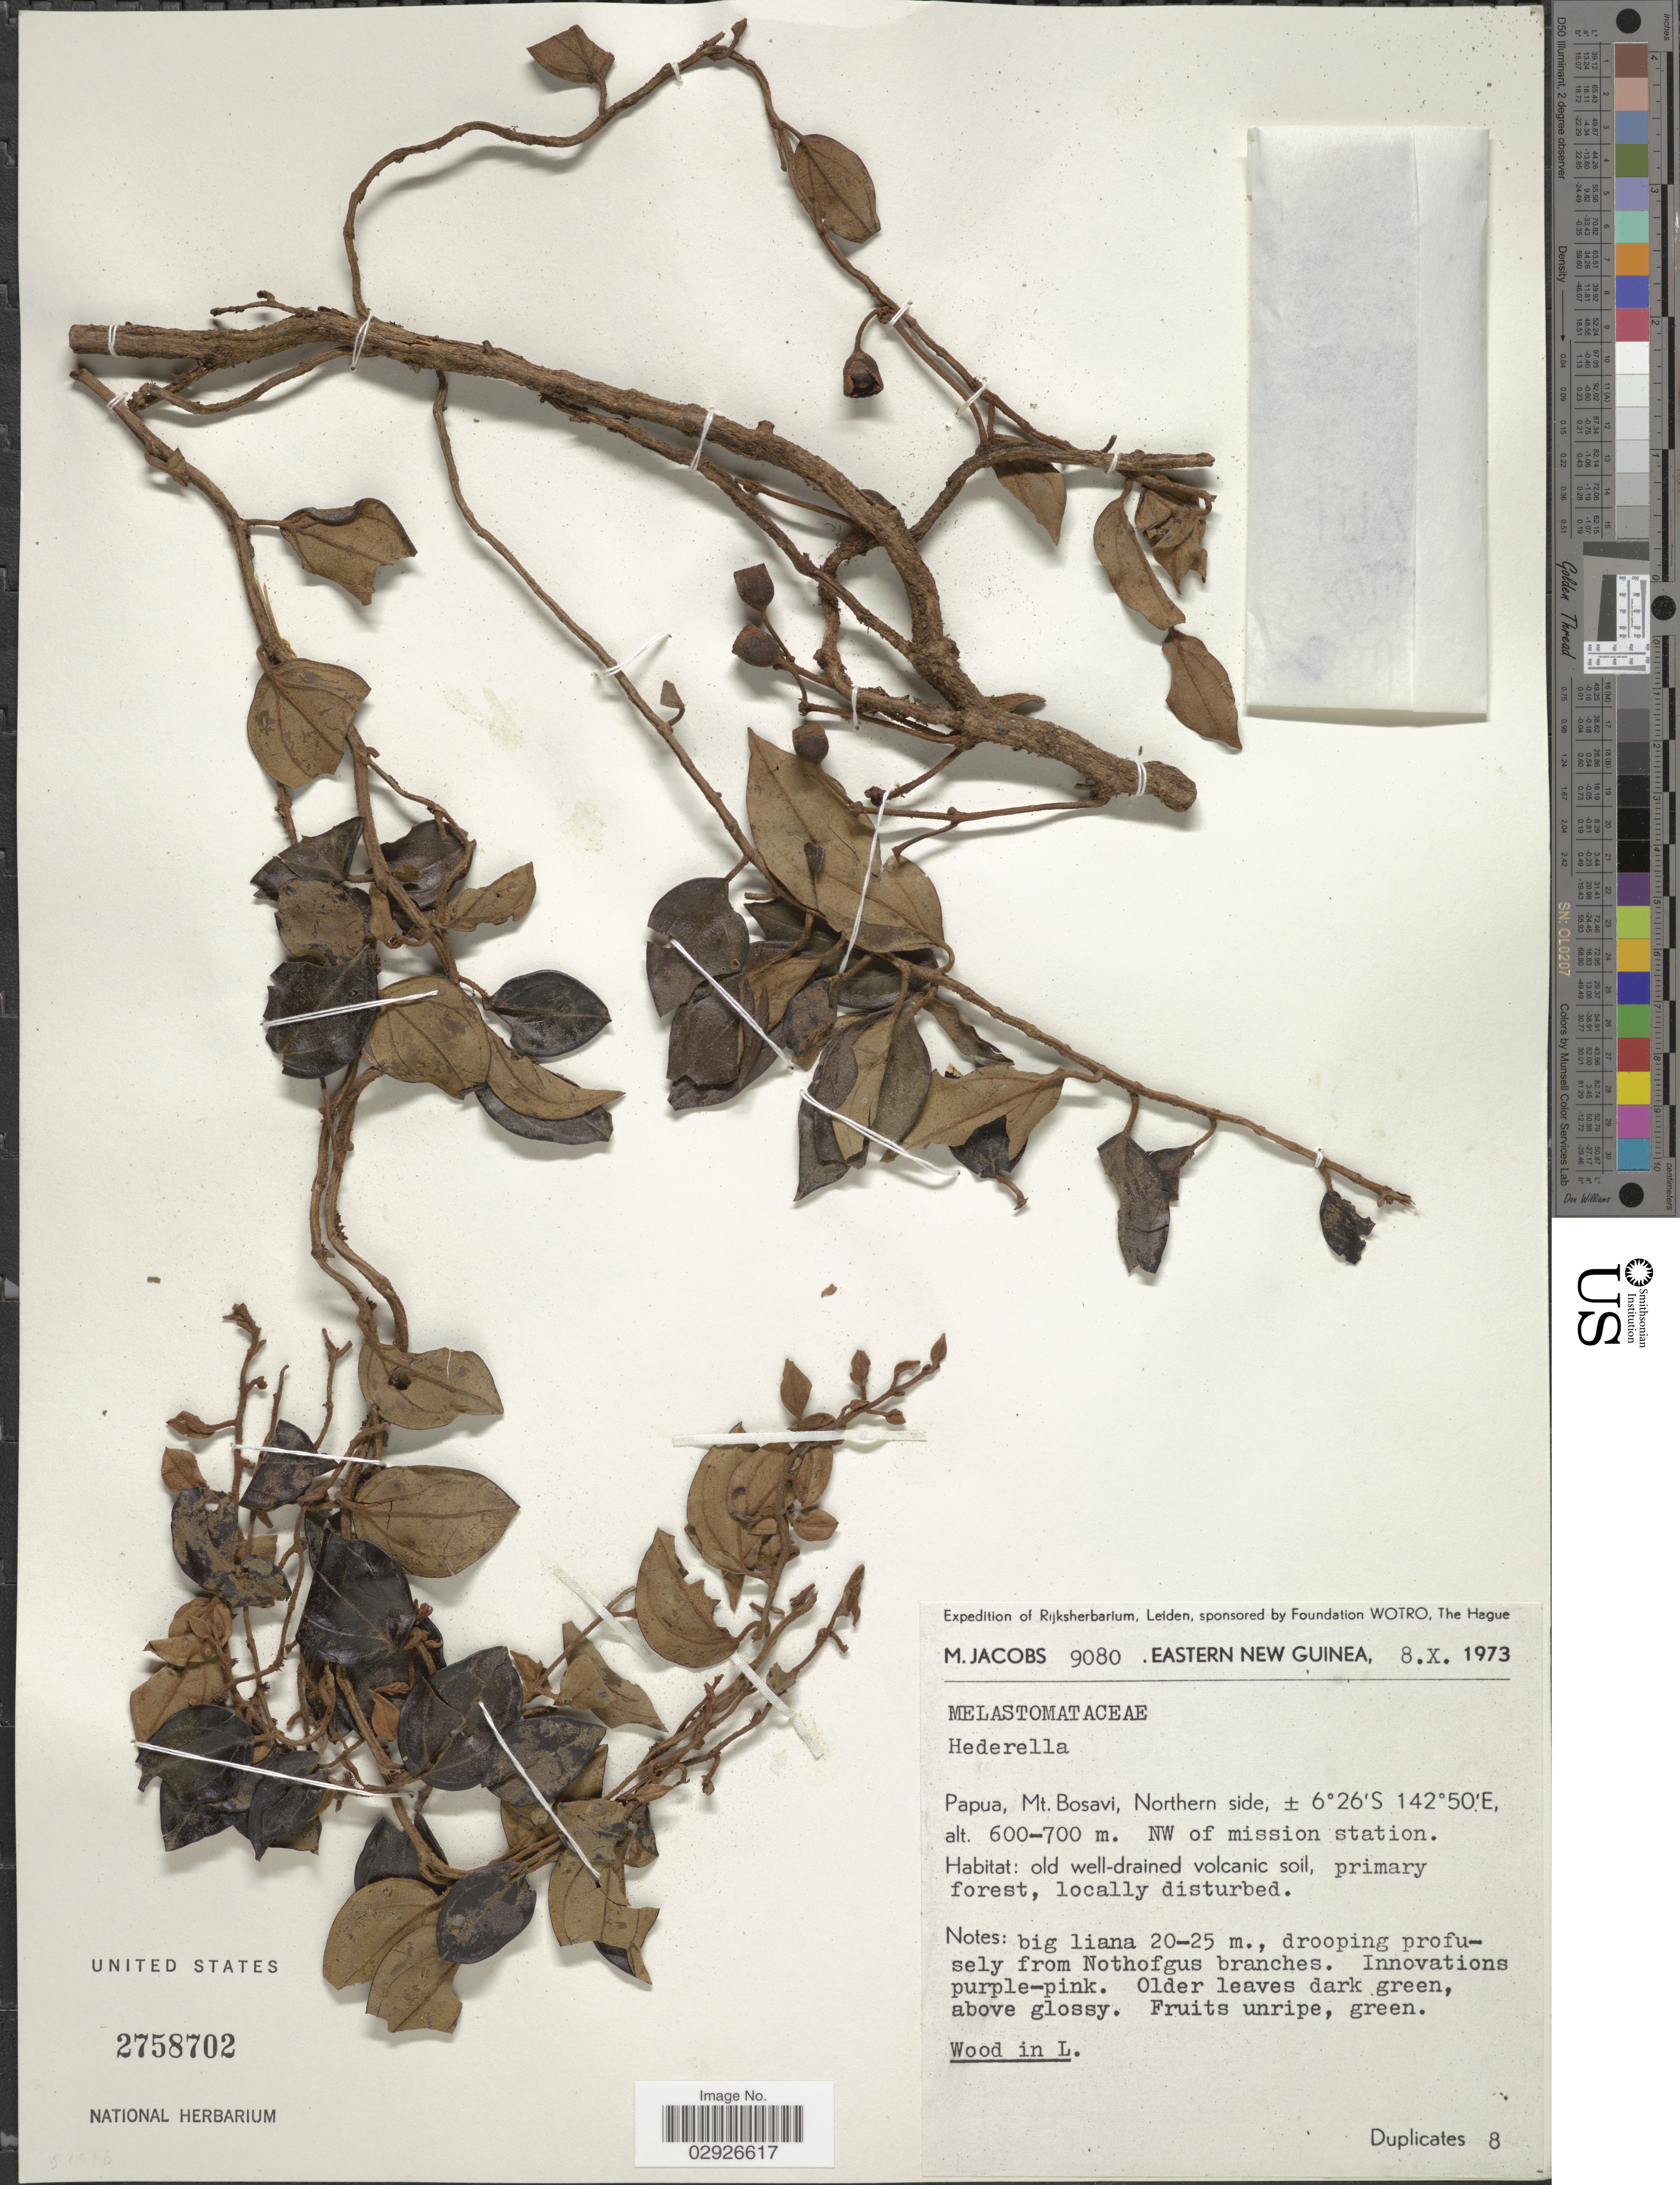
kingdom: Plantae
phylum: Tracheophyta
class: Magnoliopsida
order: Myrtales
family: Melastomataceae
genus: Catanthera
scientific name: Catanthera sp.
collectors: M. Jacobs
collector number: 9080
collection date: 1973-10-08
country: Papua New Guinea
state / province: Northern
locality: Eastern New Guinea. Mt. Bosavi, Northern side. NW of mission station.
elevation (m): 600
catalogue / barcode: US 2758702